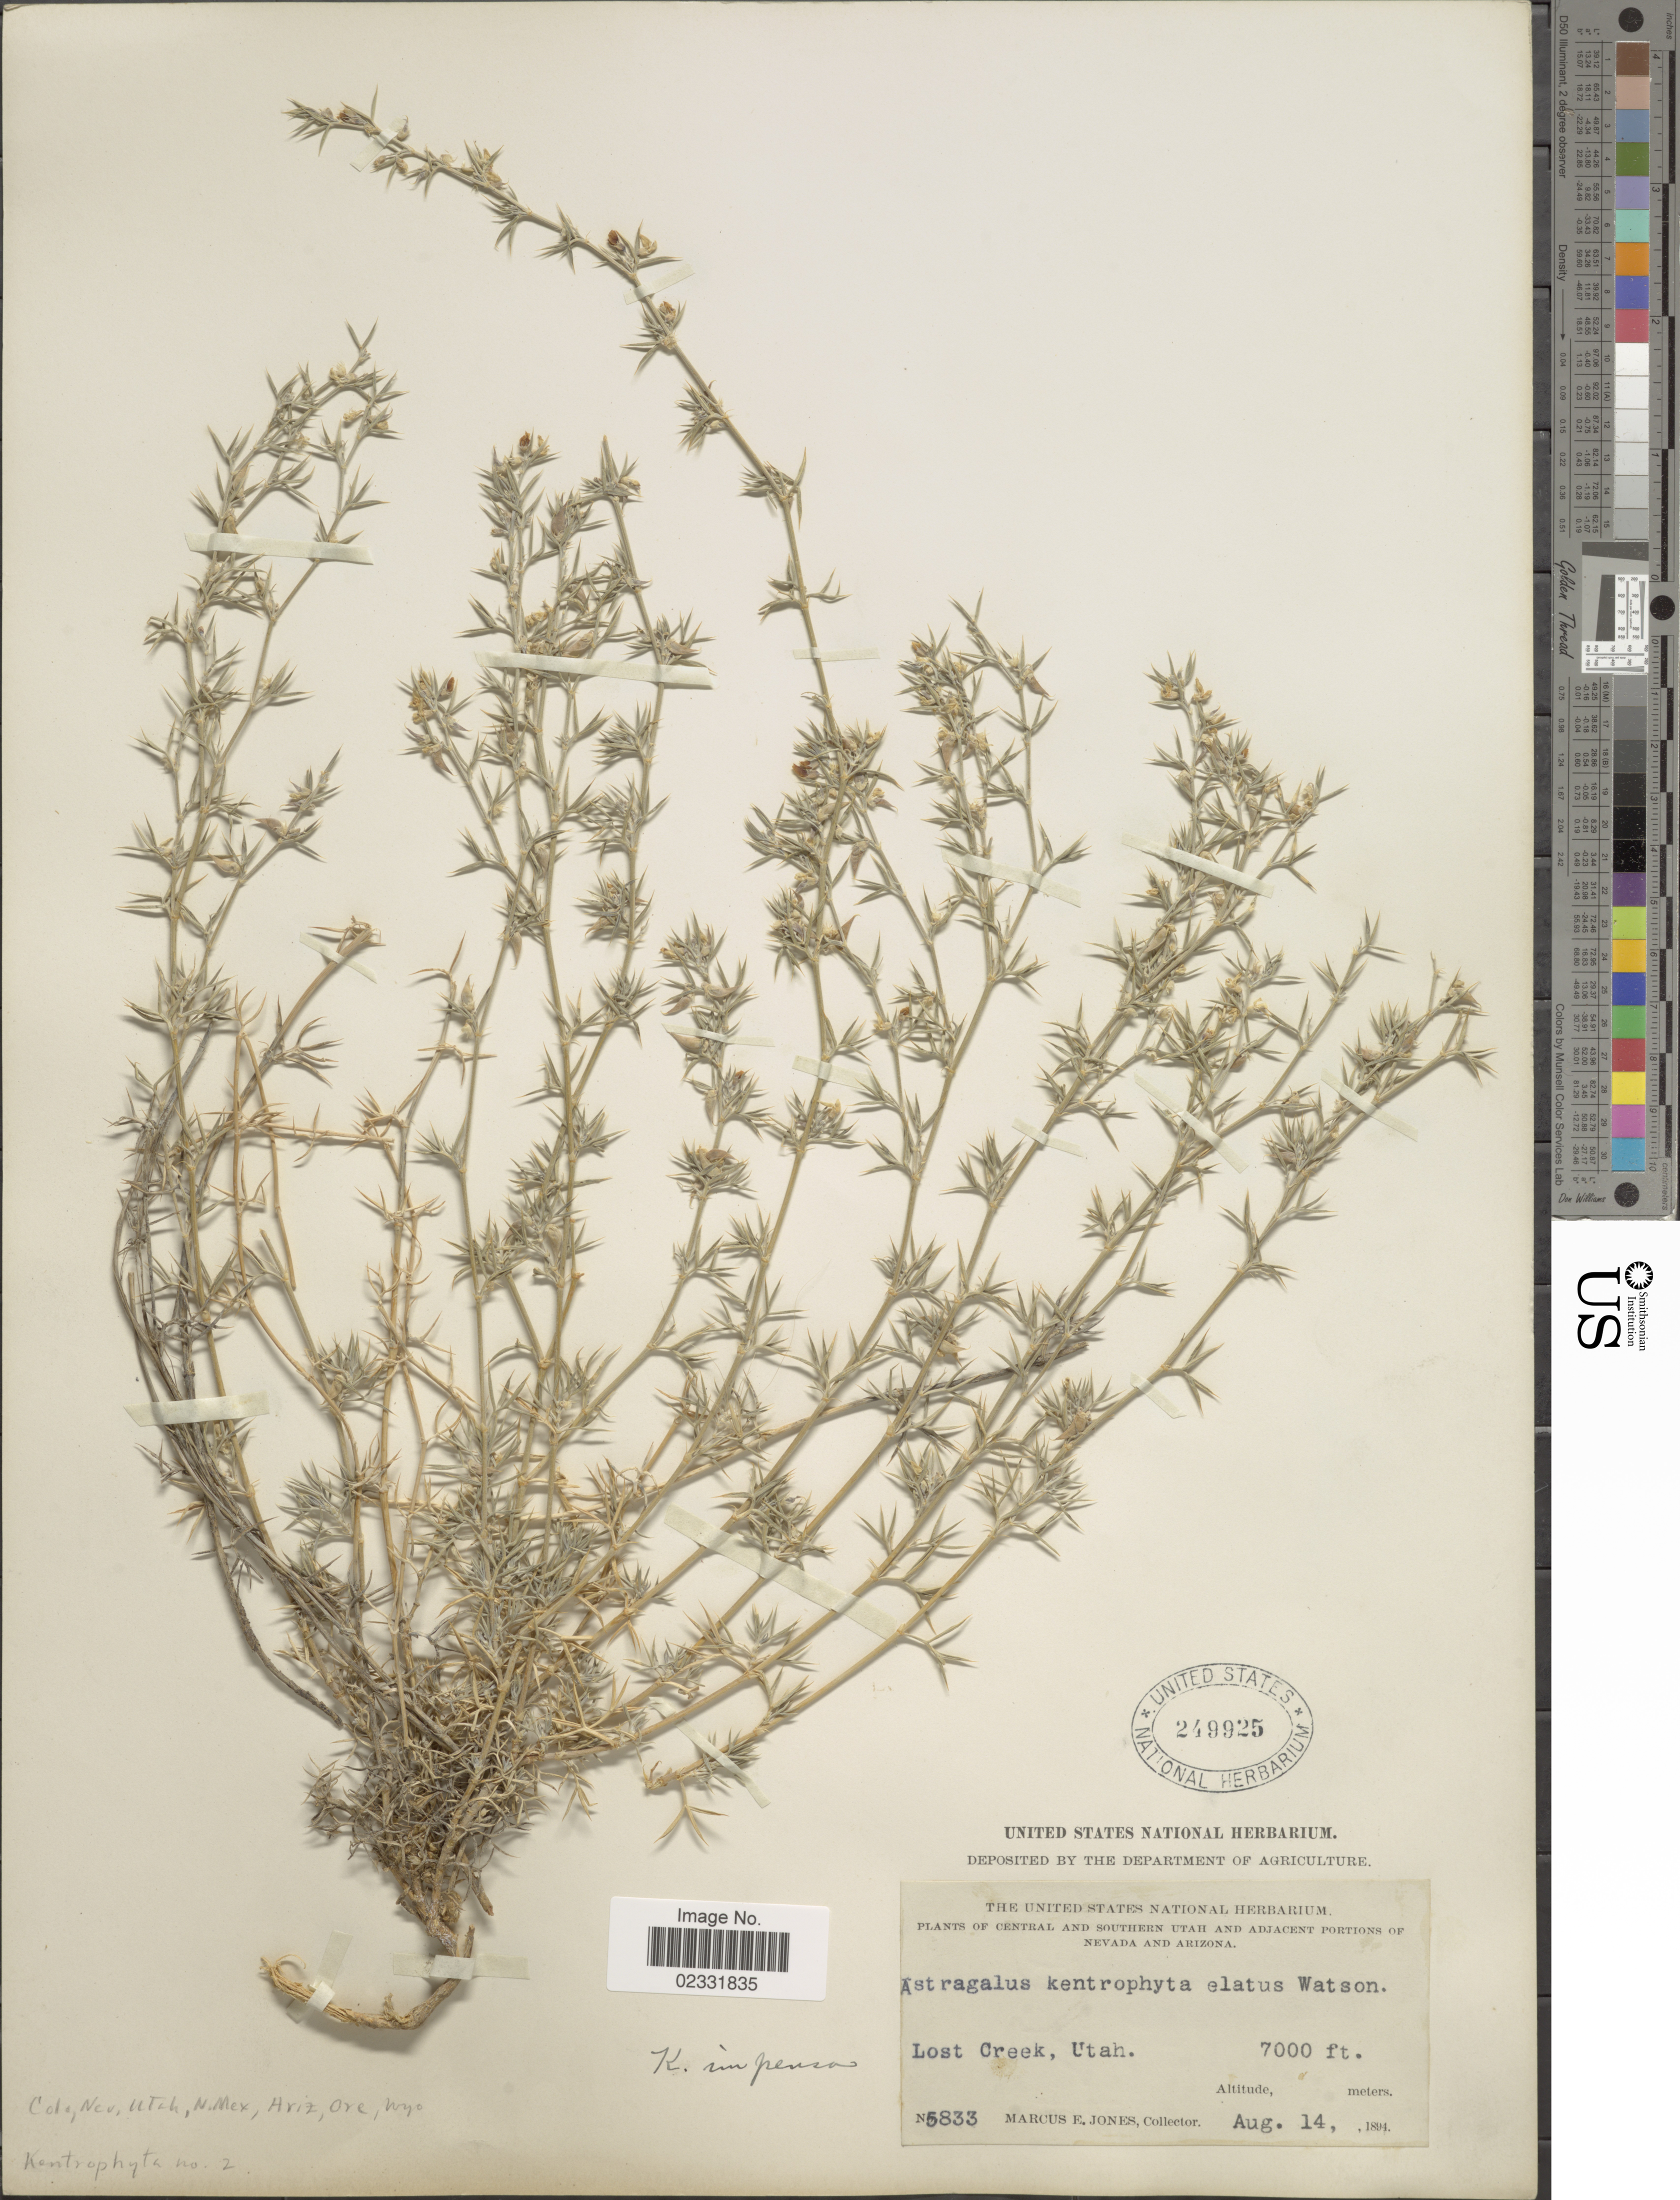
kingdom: Plantae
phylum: Tracheophyta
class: Magnoliopsida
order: Fabales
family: Fabaceae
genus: Astragalus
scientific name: Astragalus impensus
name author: Wooton & Standl.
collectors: M. E. Jones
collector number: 5833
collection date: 1894-08-14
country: United States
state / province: Utah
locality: Lost Creek.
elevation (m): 2134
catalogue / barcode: US 249925